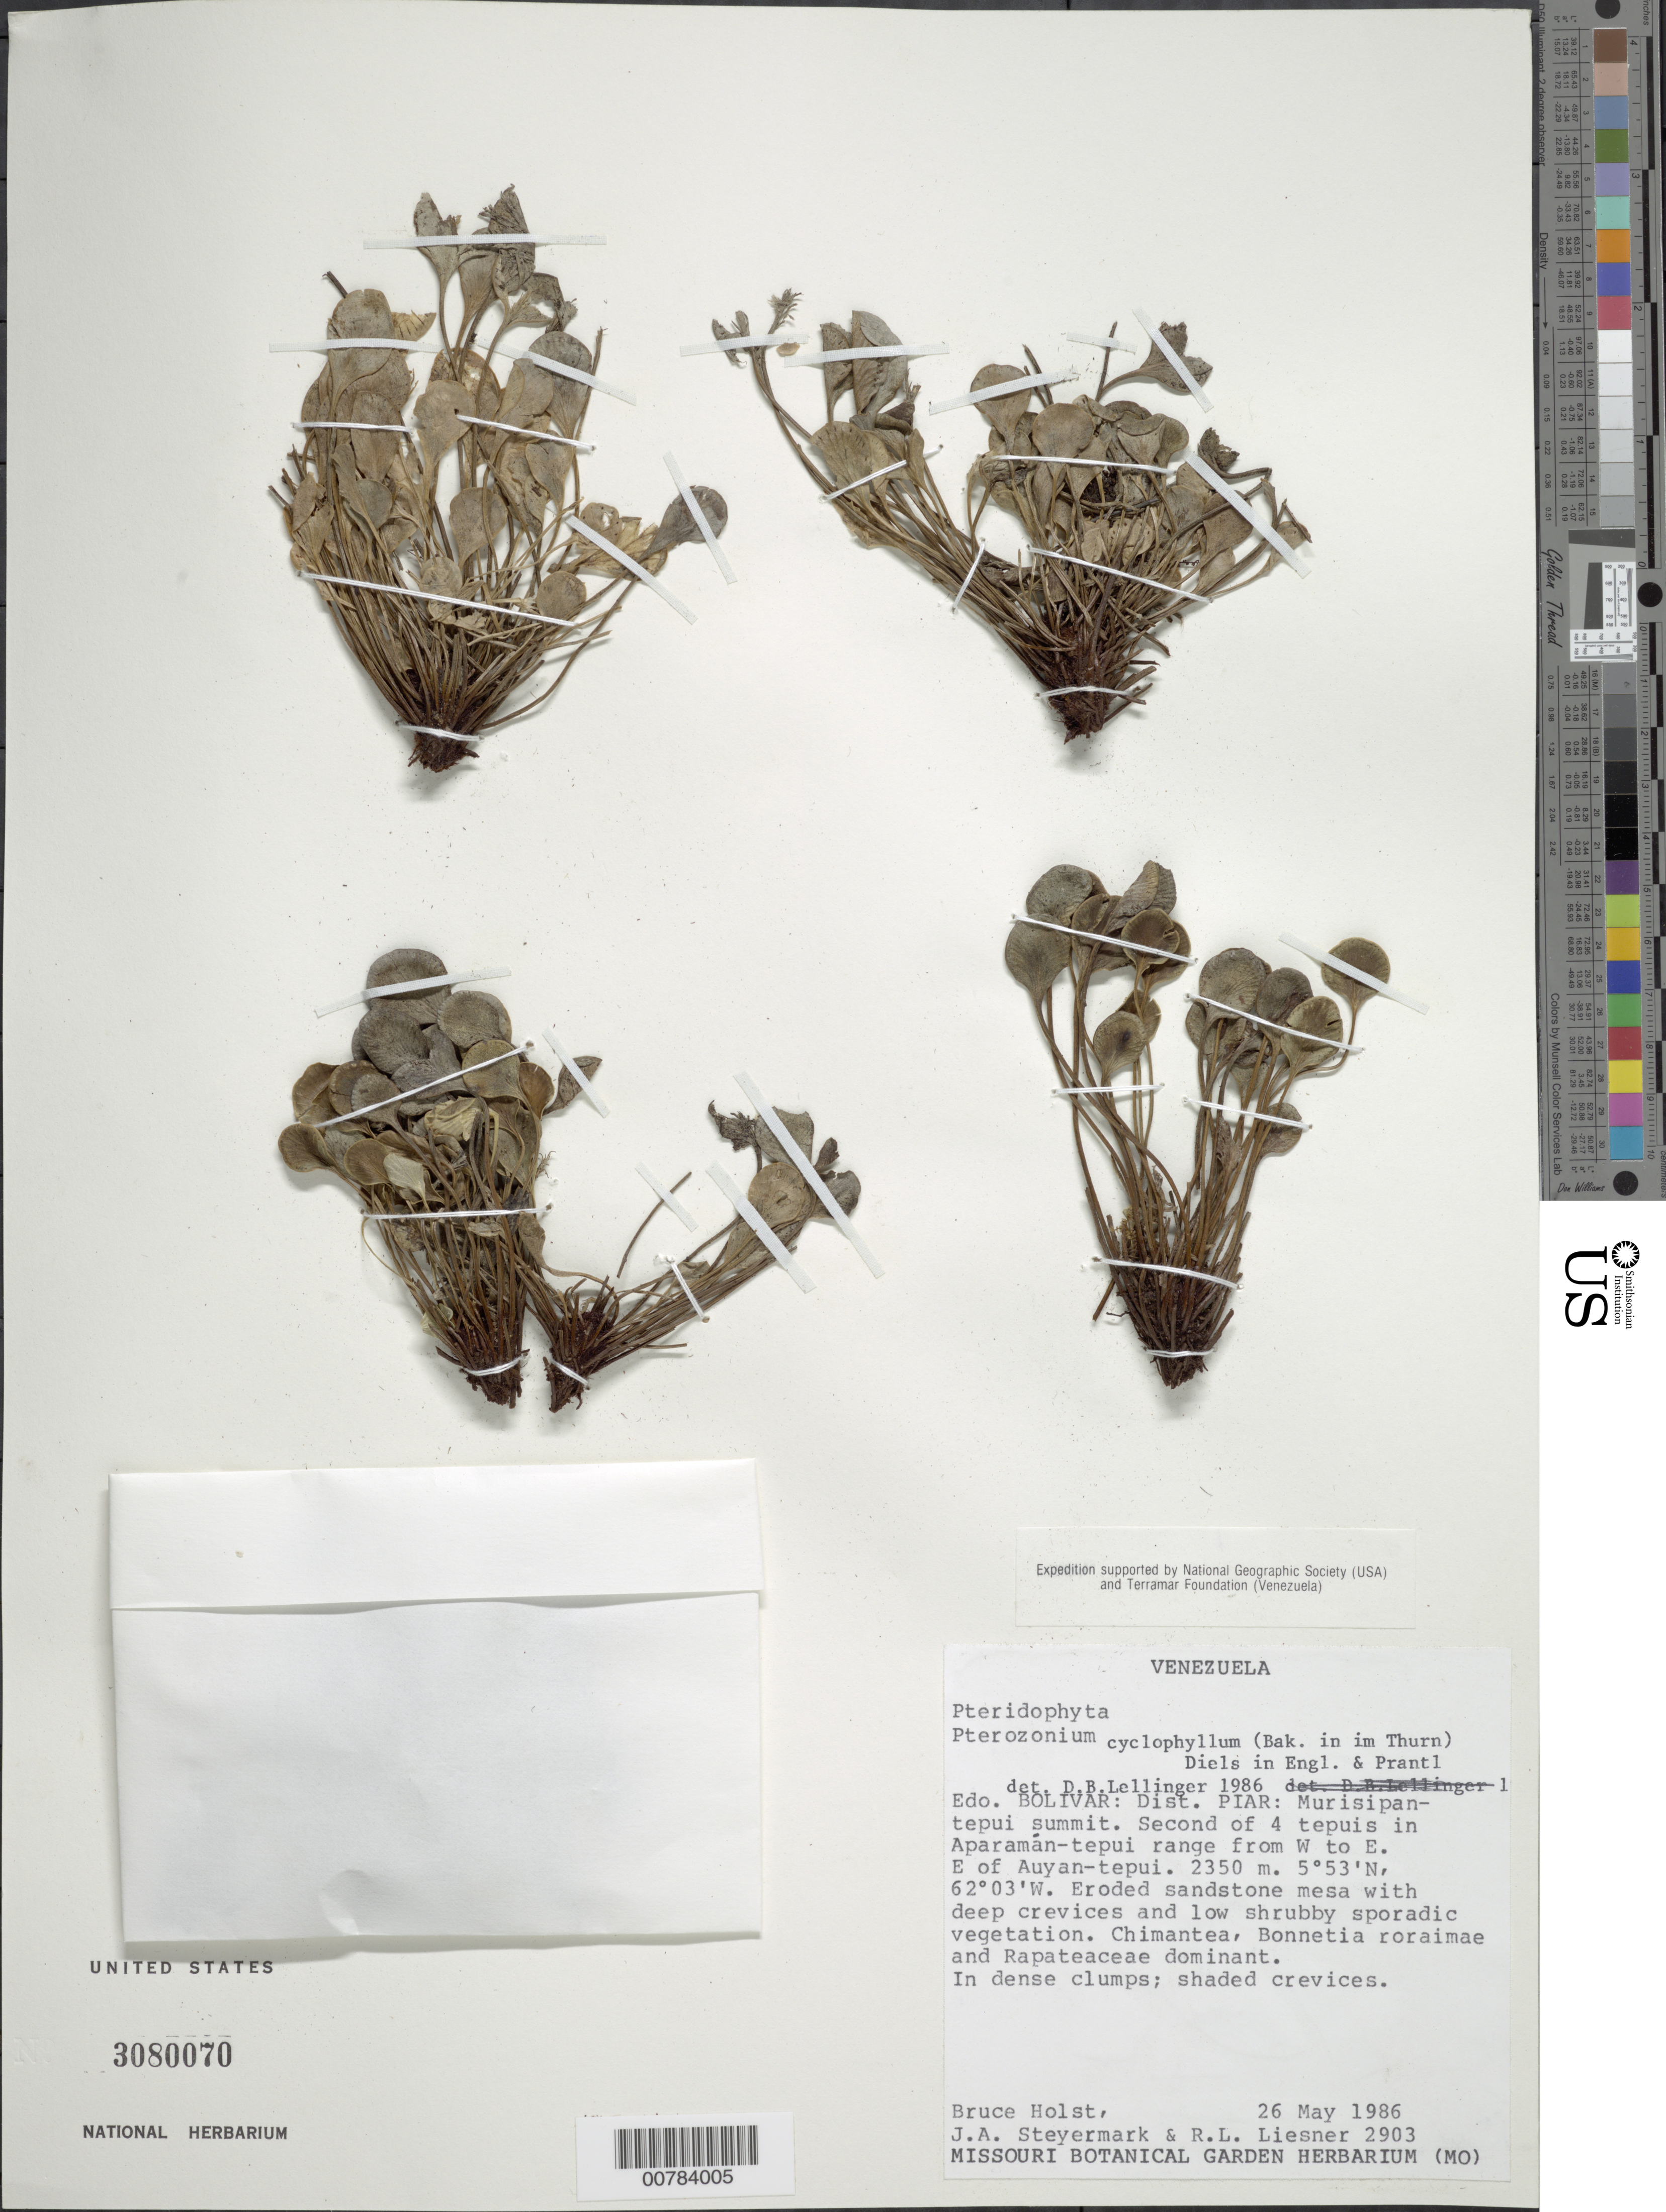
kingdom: Plantae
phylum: Tracheophyta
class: Polypodiopsida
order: Polypodiales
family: Pteridaceae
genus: Pterozonium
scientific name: Pterozonium cyclophyllum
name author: (Baker) Diels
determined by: Lellinger, David B., (BOT), Smithsonian Institution - National Museum of Natural History (UNITED STATES)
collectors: B. Holst, J. Steyermark & R. L. Liesner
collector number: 2903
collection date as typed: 26-May-86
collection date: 1986-05-26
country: Venezuela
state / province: Bolívar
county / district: Piar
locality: Murisipan-tepuí summit. 2nd of 4 tepuís in Aparaman-tepuí range from W to E. East of Auyan-tepuí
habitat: Eroded sandstone mesa with deep crevices, low shrubby sporadic vegetation, Chimantea, Bonnetia roraimae, Rapateaceae dominant; along rock walls, shade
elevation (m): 2350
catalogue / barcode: US 3080070